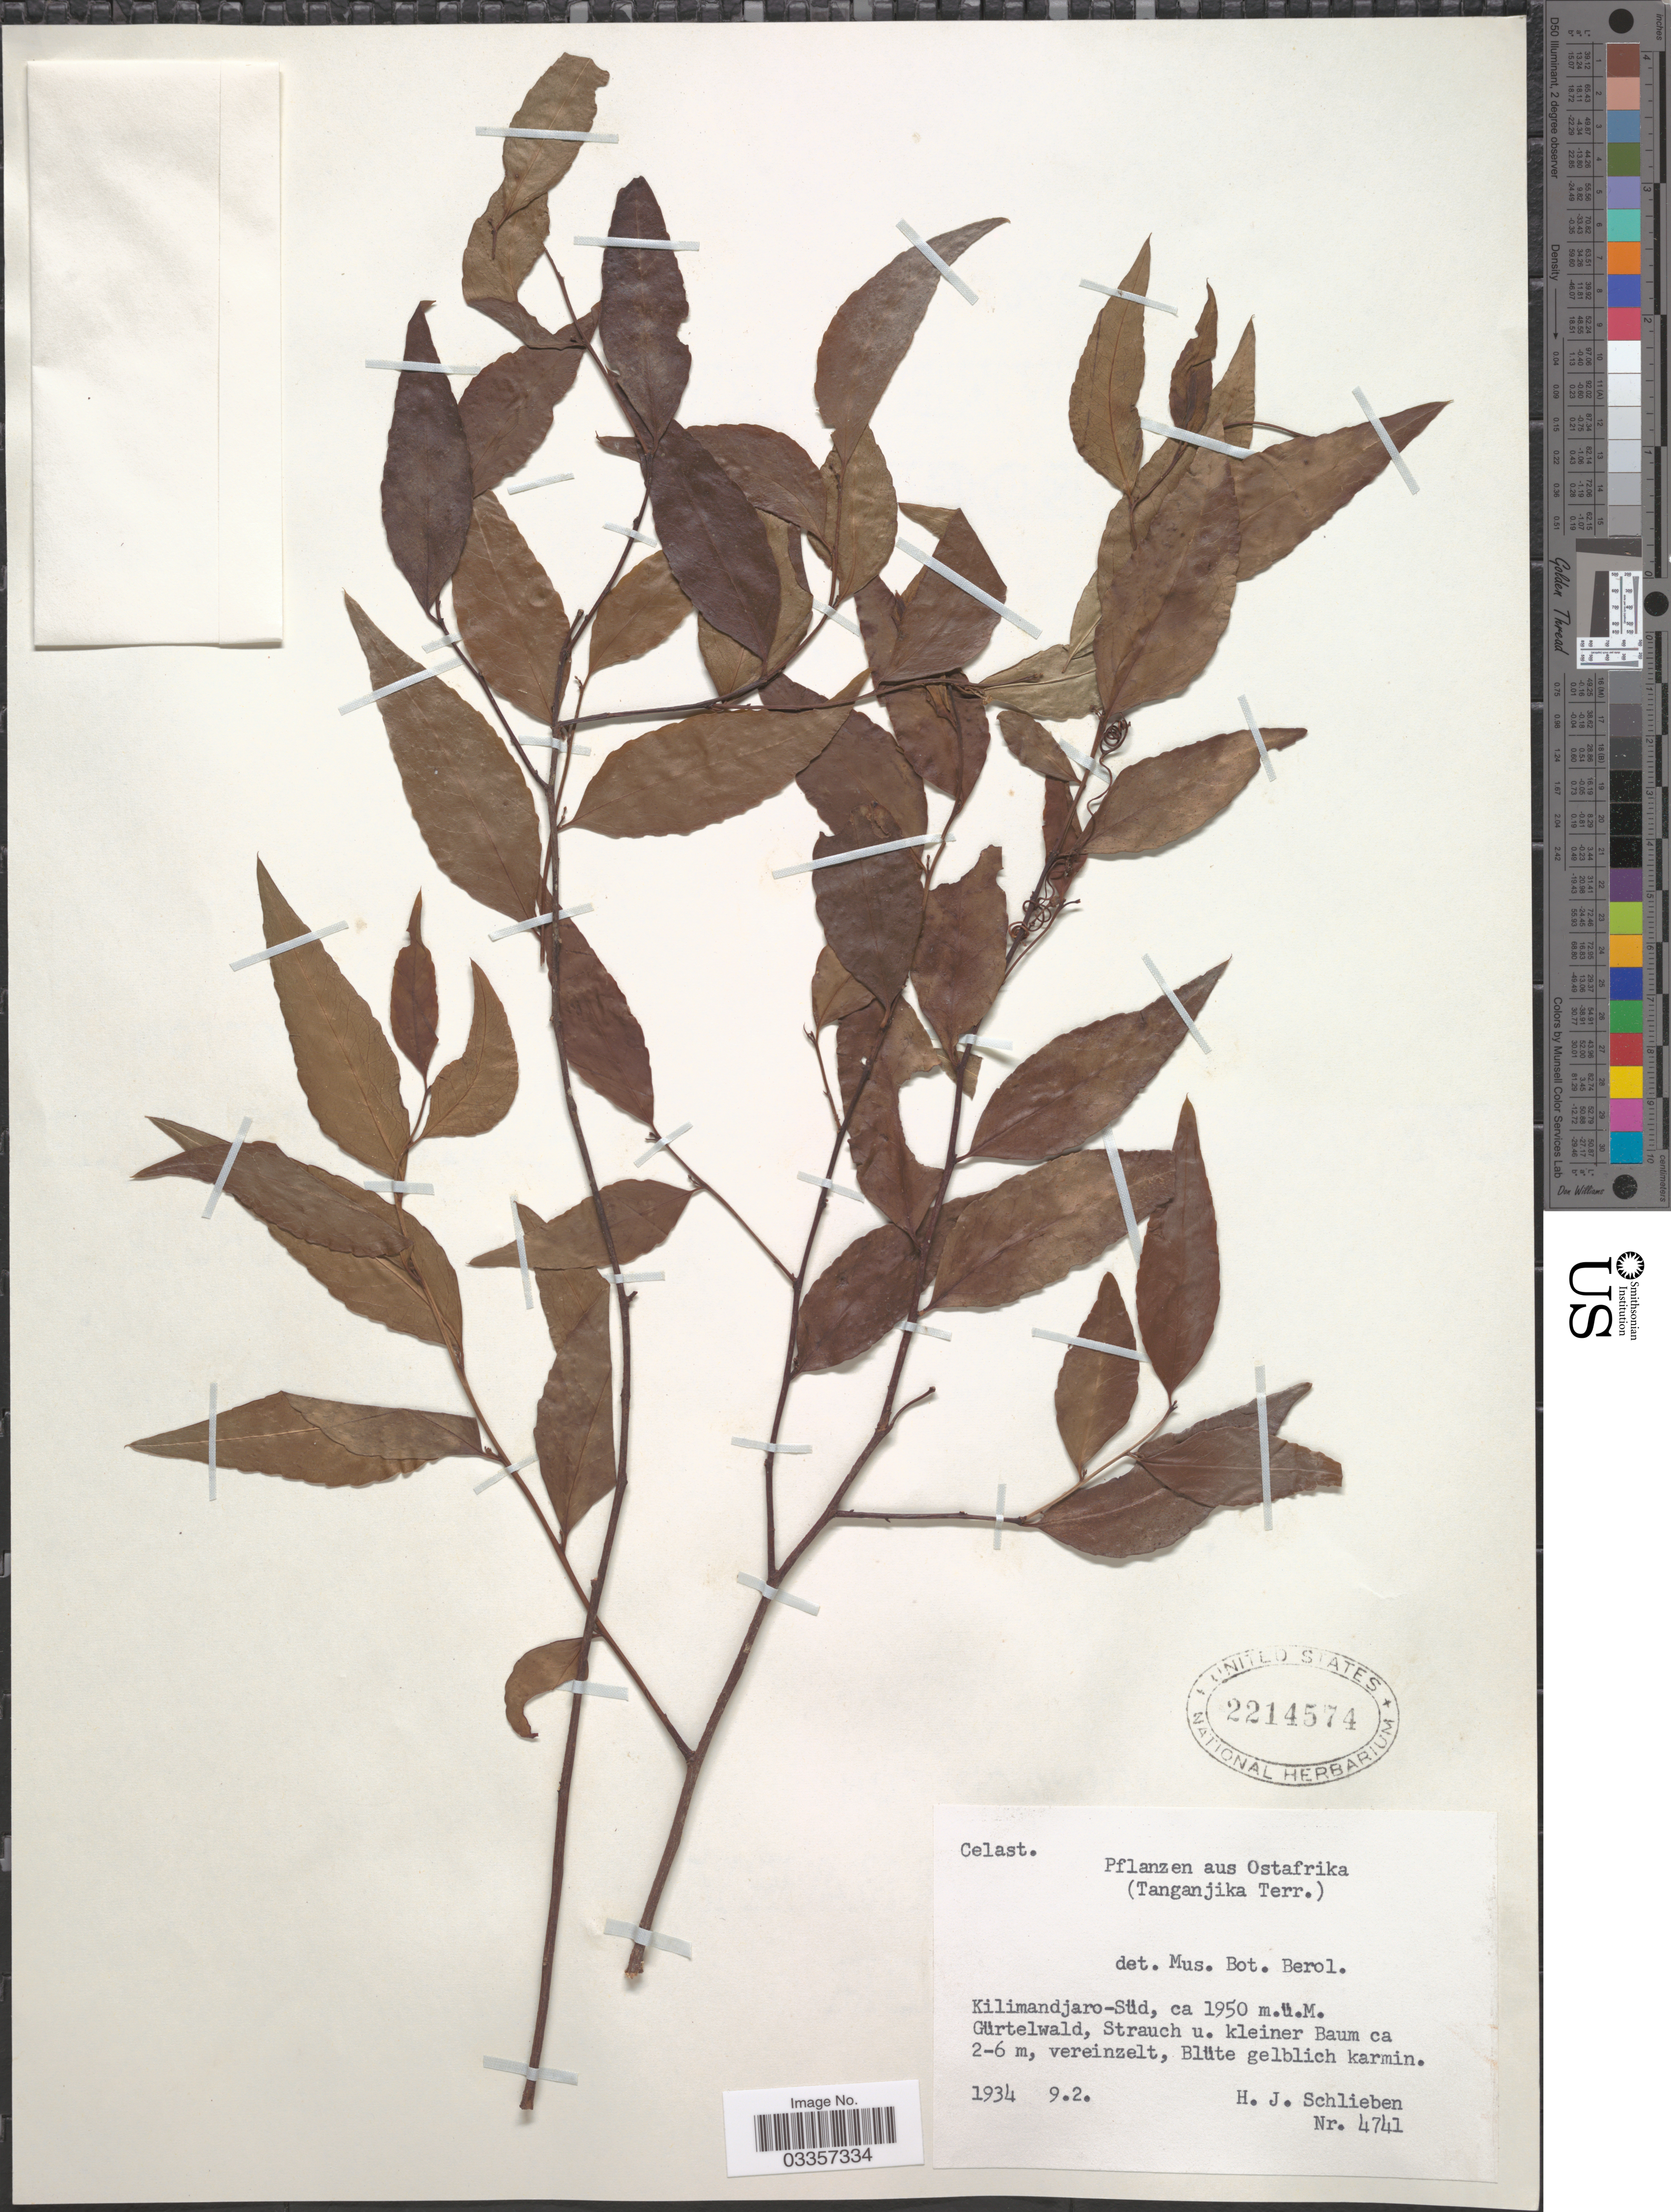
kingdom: Plantae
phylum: Tracheophyta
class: Magnoliopsida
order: Celastrales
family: Celastraceae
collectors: H. J. Schlieben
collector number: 4741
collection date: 1934-09-02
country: Tanzania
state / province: Kilimanjaro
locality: Ostafrika (Tanganjika Terr.). Kilimandjaro-Süd, Gürtelwald.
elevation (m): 1950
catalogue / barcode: US 2214574